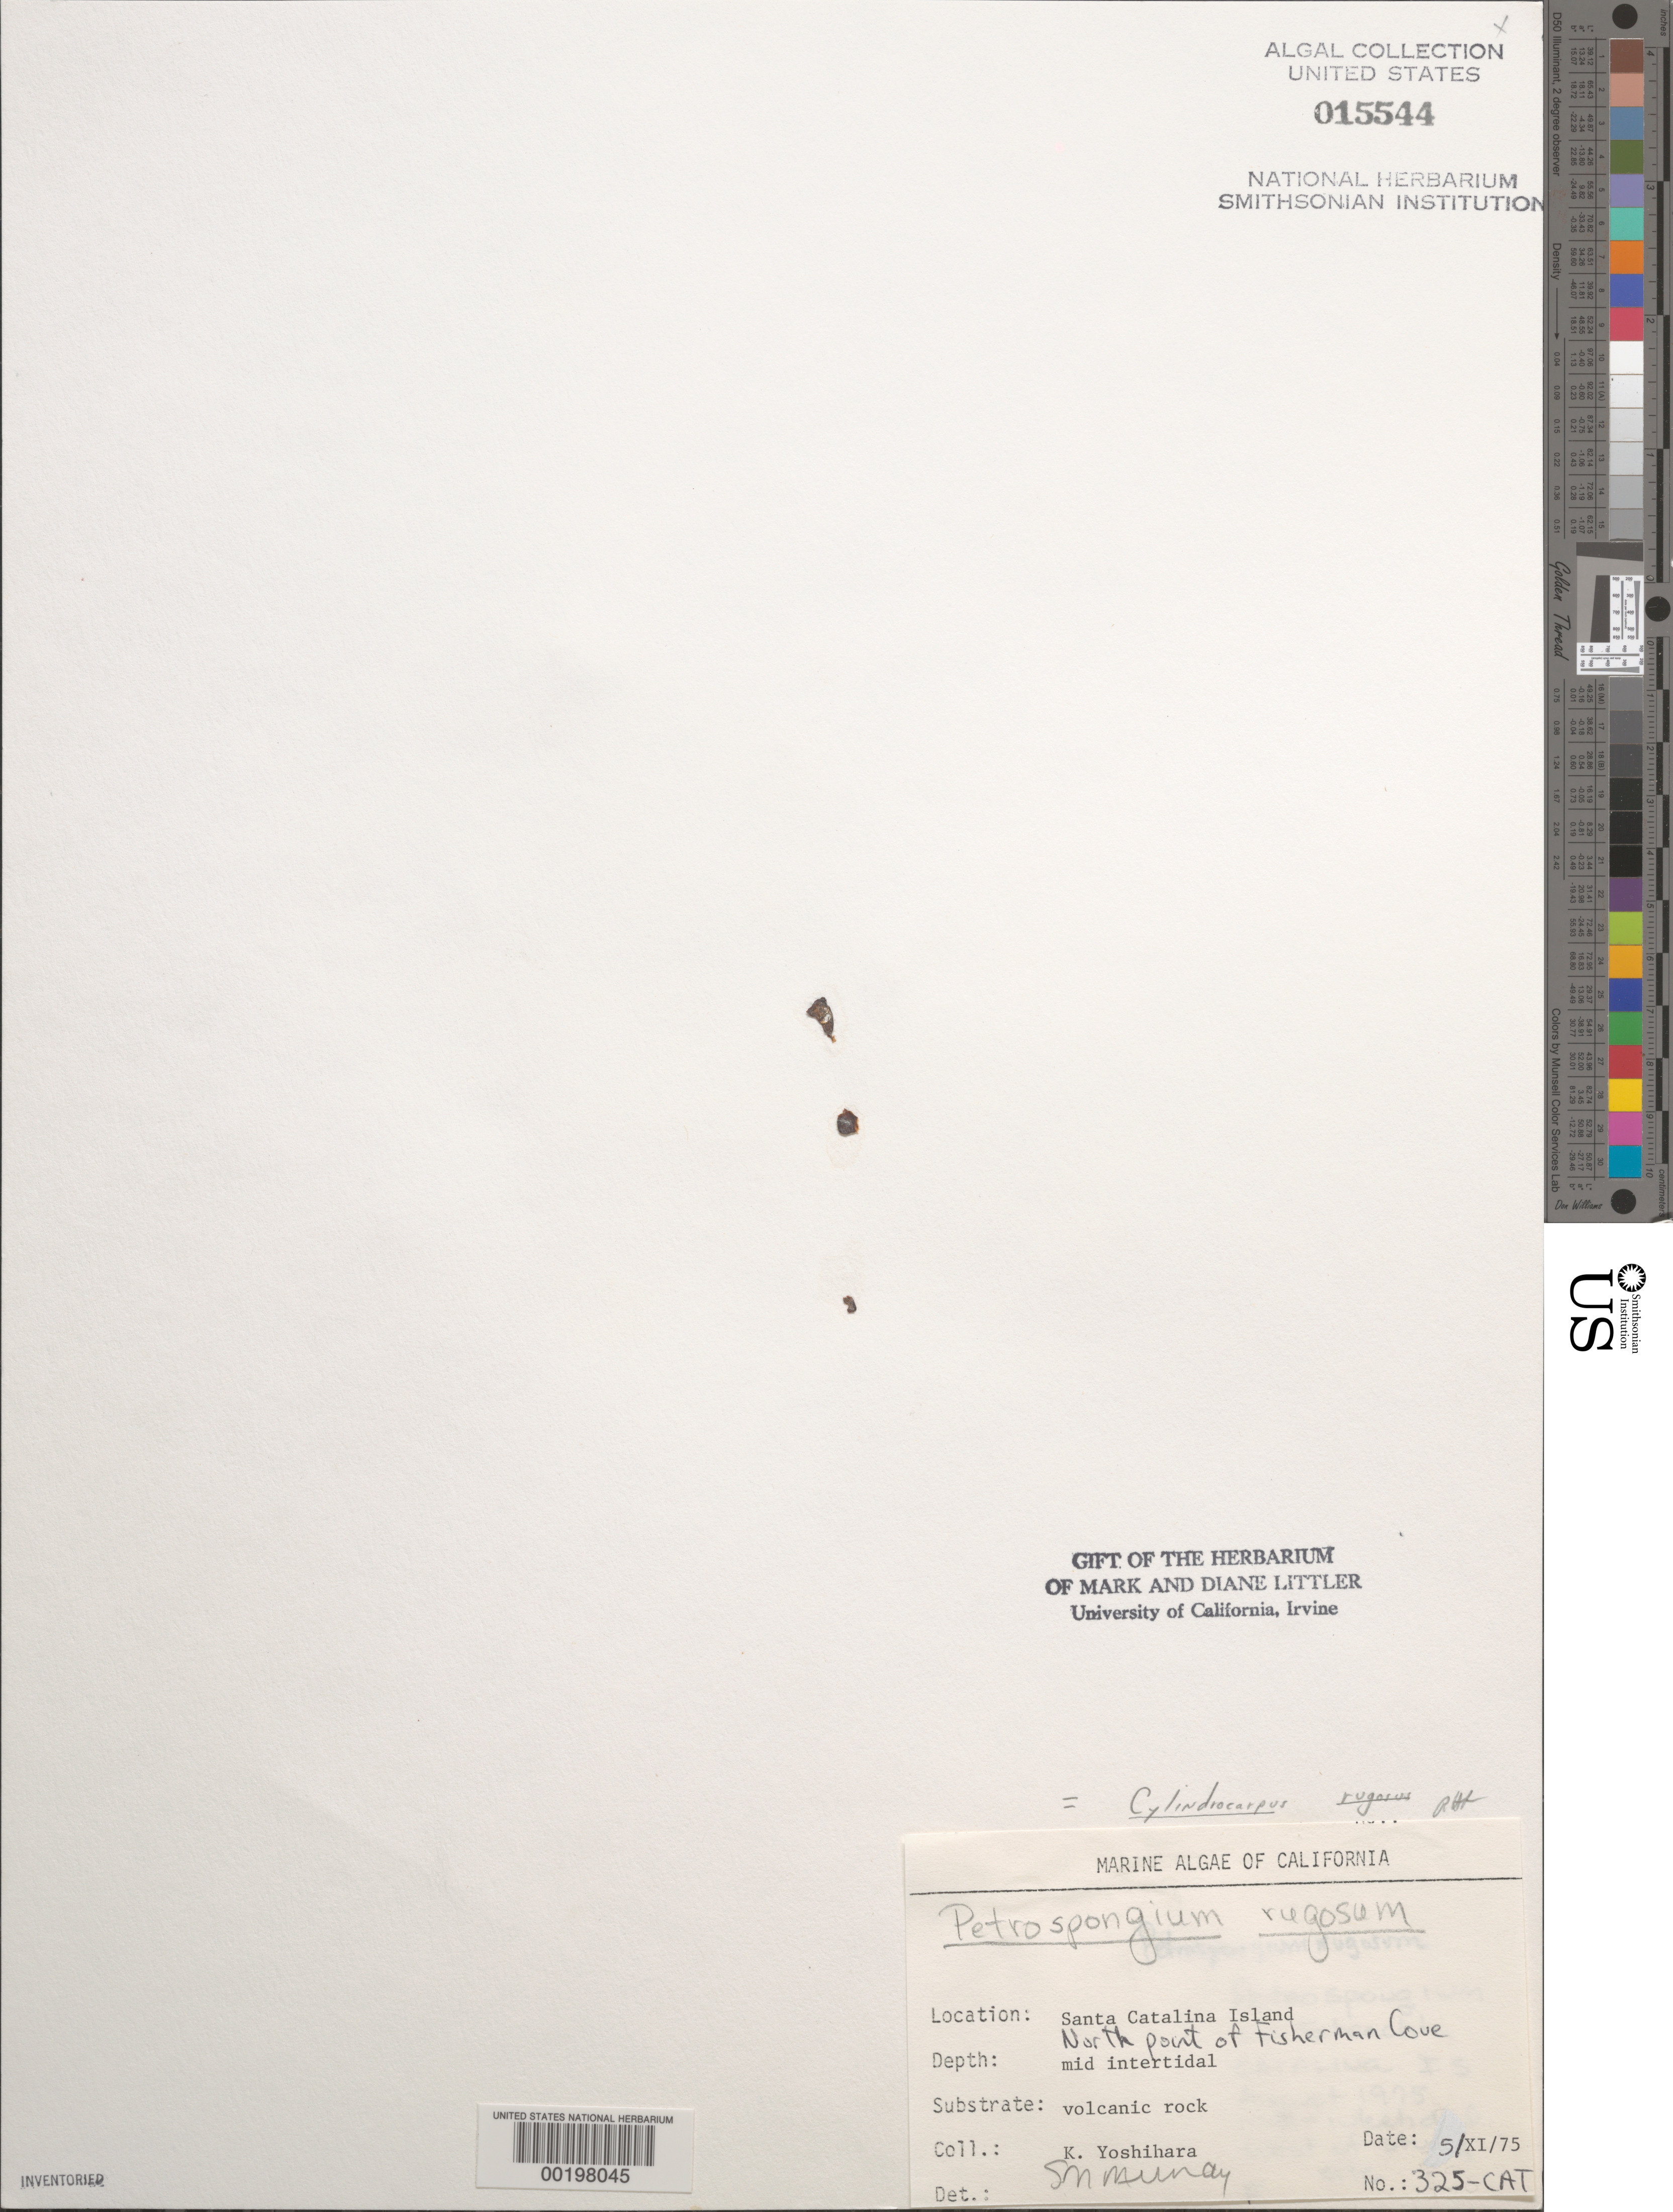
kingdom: Chromista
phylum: Ochrophyta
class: Phaeophyceae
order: Ectocarpales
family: Petrospongiaceae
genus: Petrospongium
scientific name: Petrospongium rugosum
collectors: K. Yoshihara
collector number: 325-cat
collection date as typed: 05 Nov 1975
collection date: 1975-11-05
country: United States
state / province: California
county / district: Los Angeles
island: Santa Catalina Island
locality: Fisherman Cove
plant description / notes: BLM-SOCALBIGHT Rocky Intertidal Survey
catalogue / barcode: US 15544